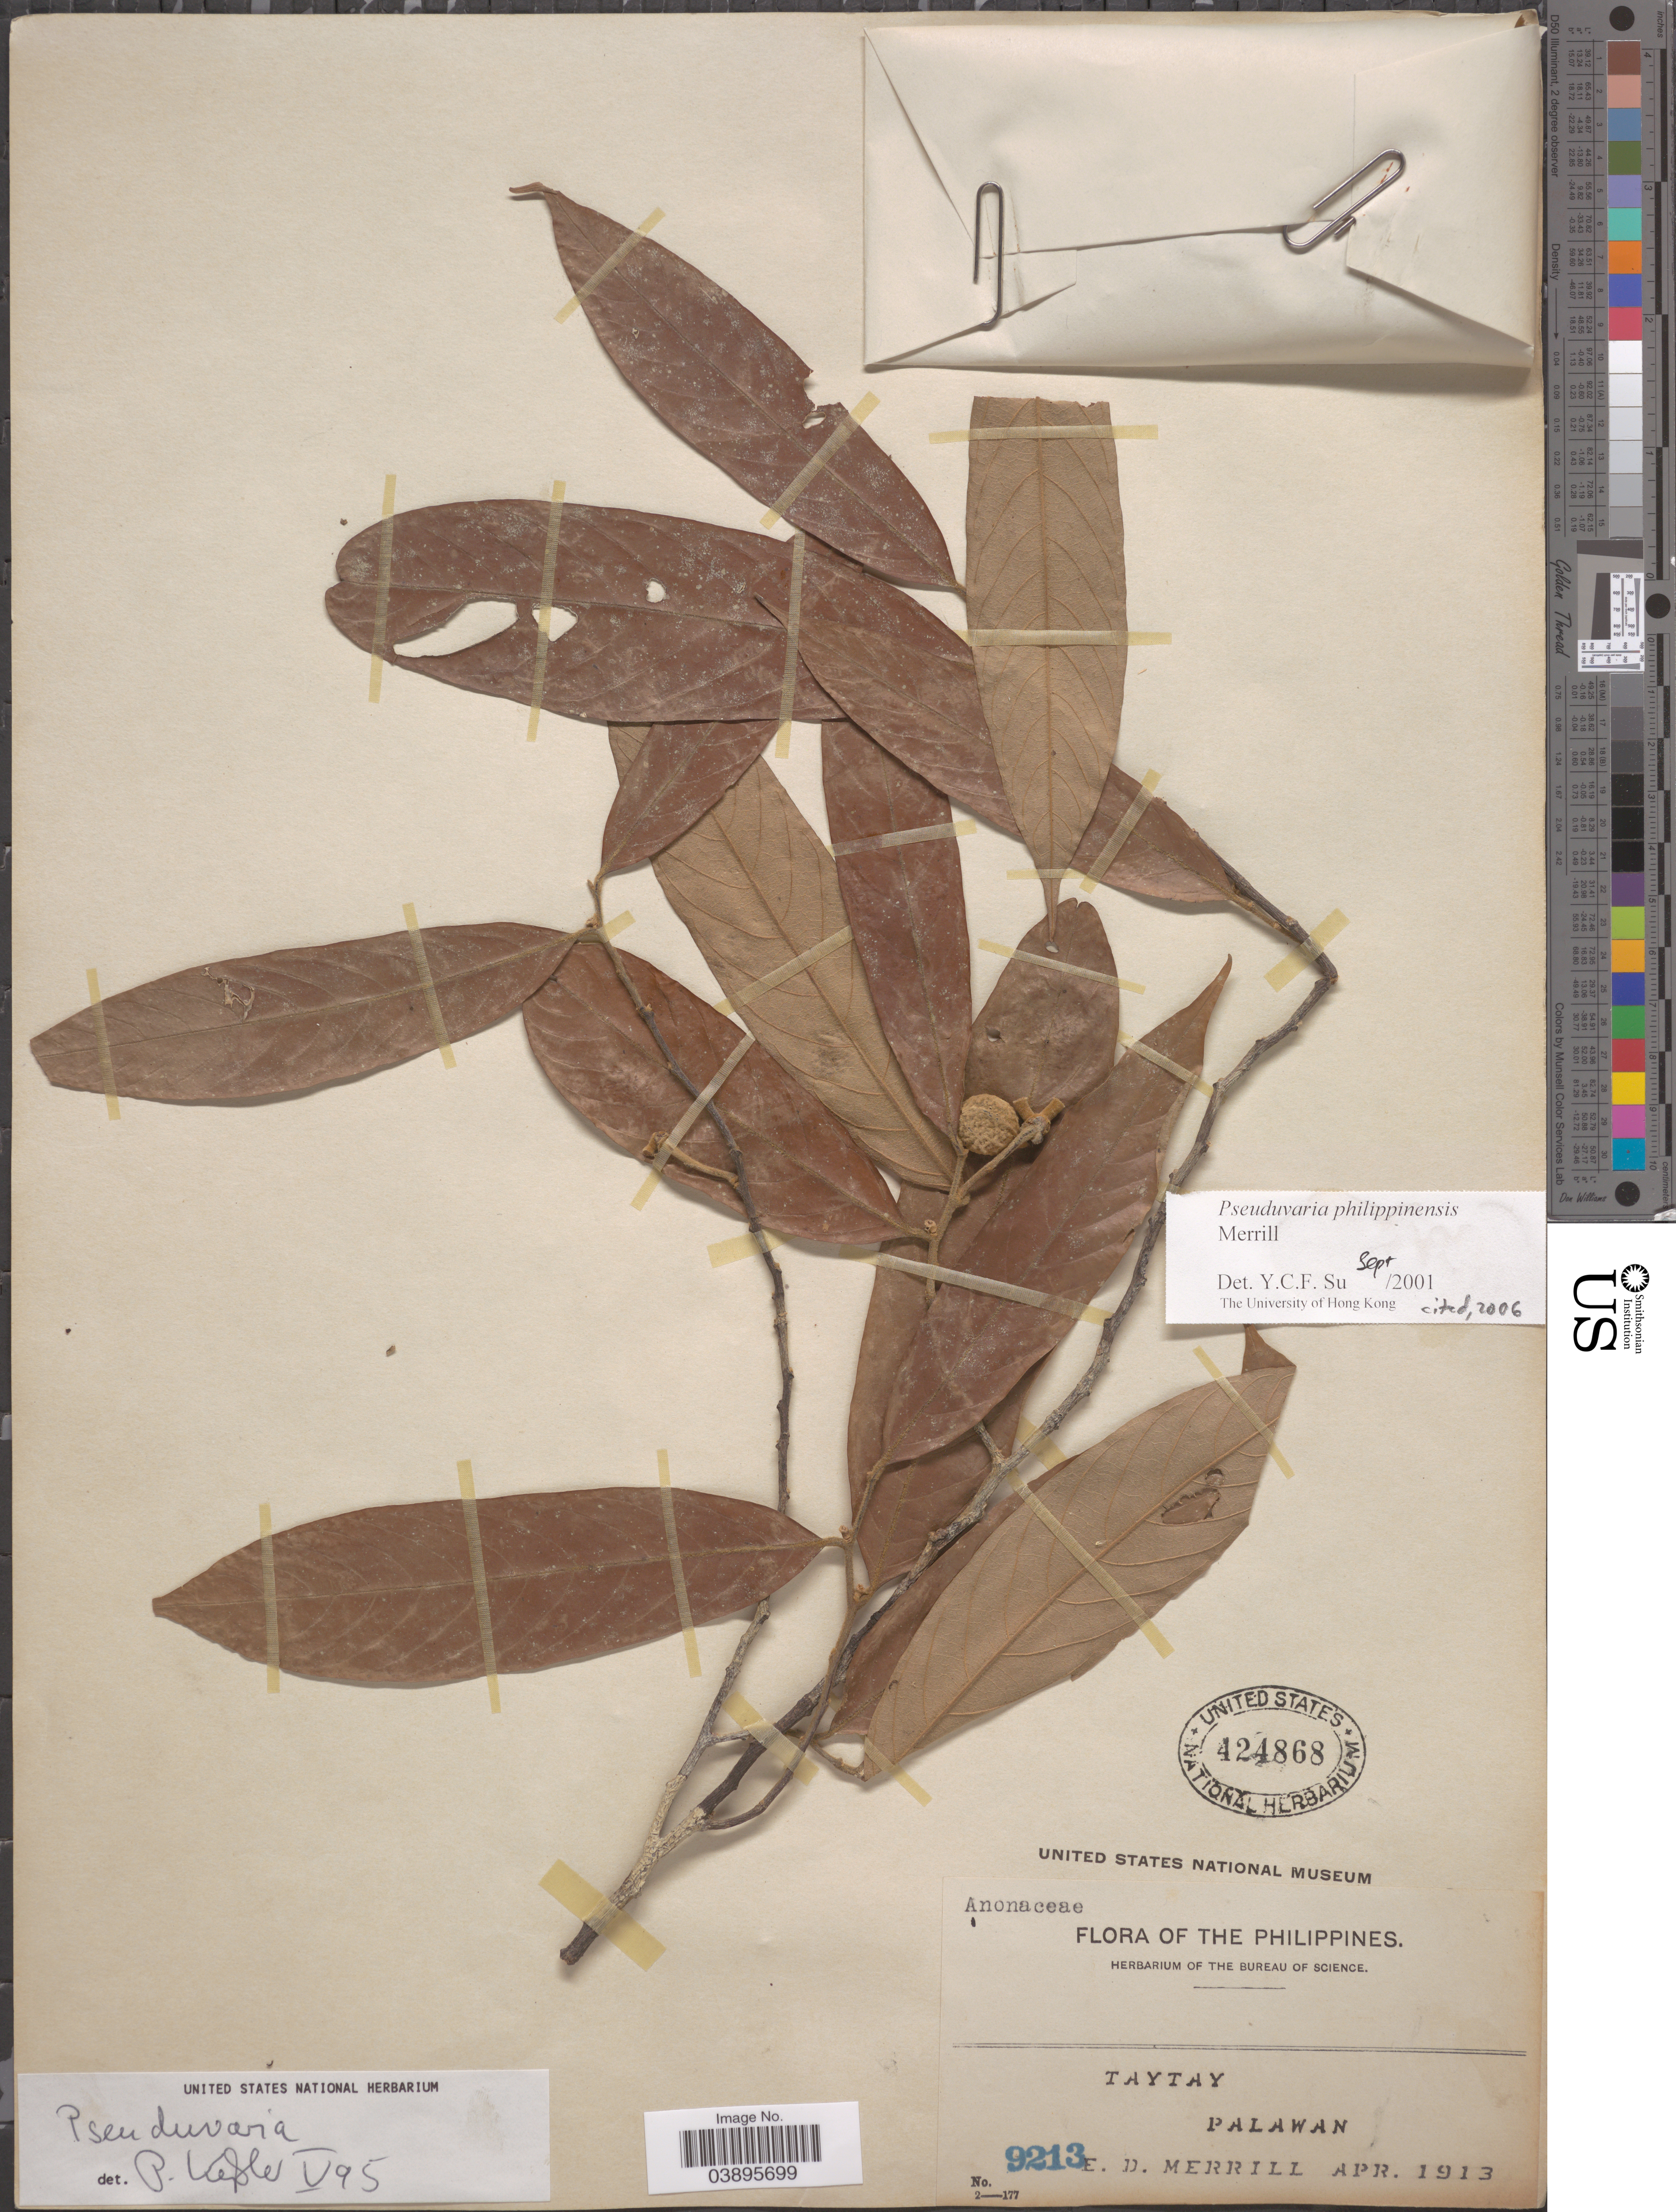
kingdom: Plantae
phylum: Tracheophyta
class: Magnoliopsida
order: Magnoliales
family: Annonaceae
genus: Pseuduvaria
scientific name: Pseuduvaria philippinensis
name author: Merr.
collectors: E. D. Merrill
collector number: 9213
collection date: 1913-04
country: Philippines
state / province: Mimaropa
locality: Taytay, Palawan.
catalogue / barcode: US 424868